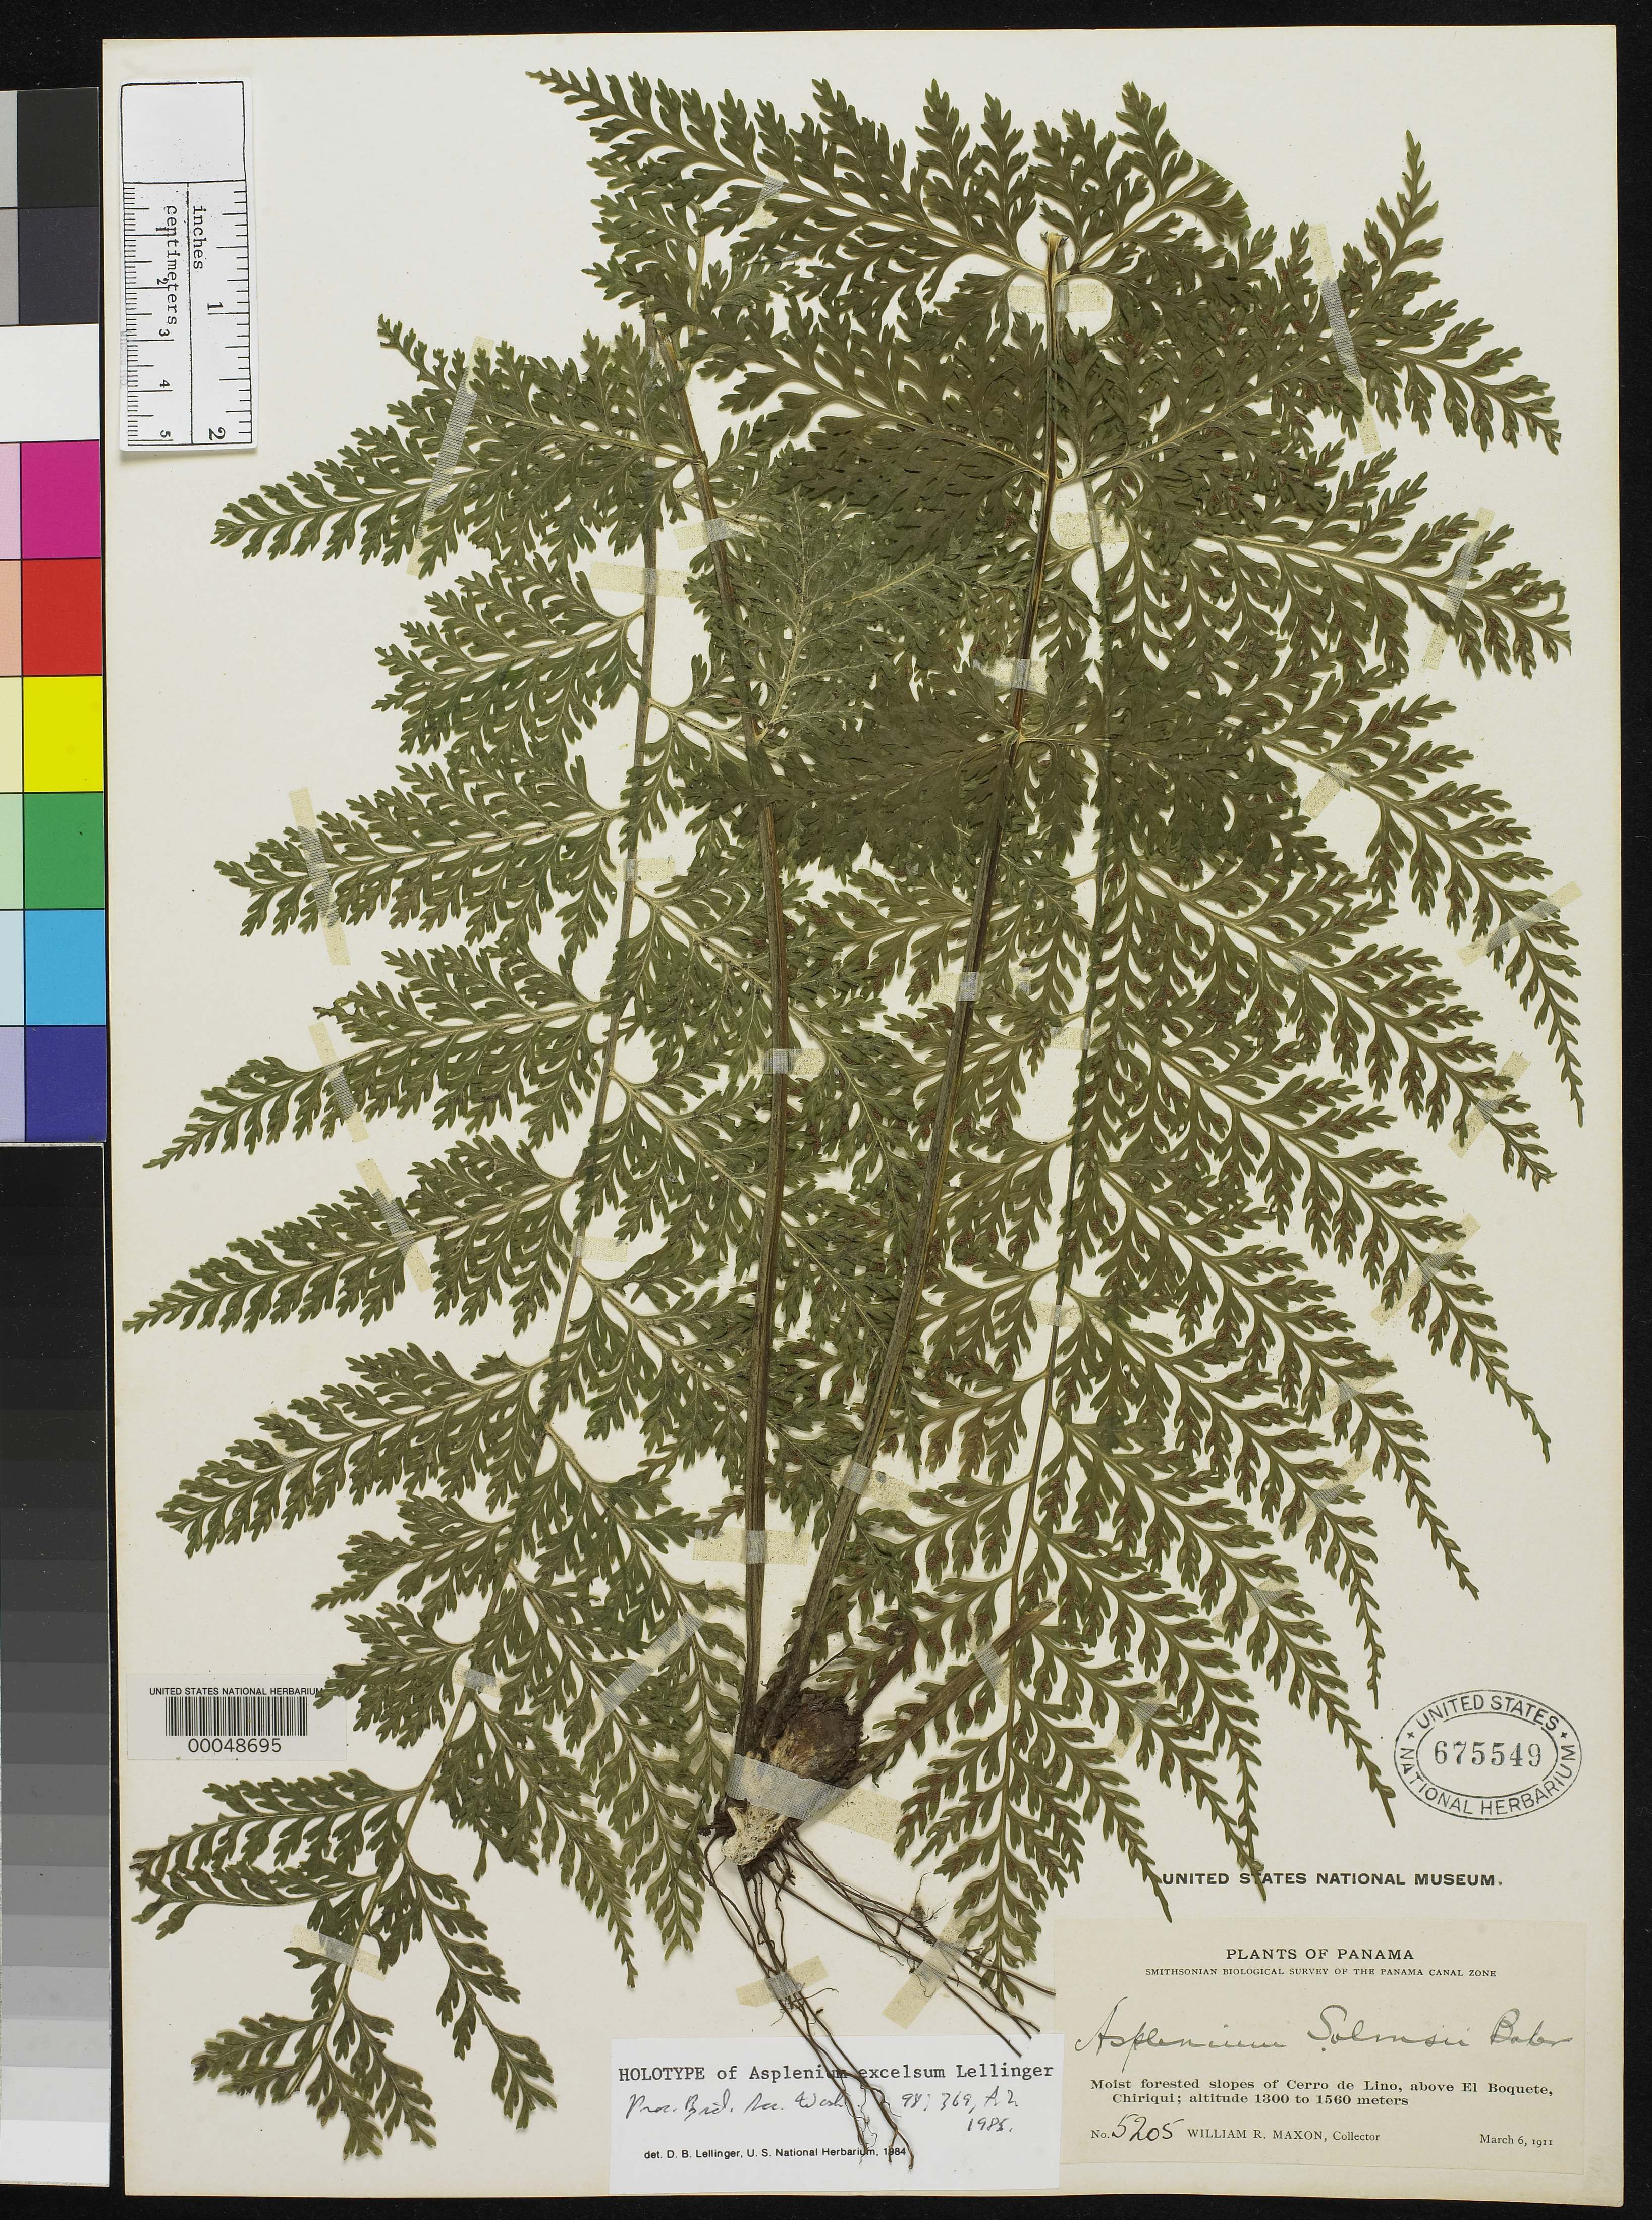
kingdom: Plantae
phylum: Tracheophyta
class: Polypodiopsida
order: Polypodiales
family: Aspleniaceae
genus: Asplenium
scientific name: Asplenium excelsum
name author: Lellinger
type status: Holotype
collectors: W. R. Maxon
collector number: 5205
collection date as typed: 06 Mar 1911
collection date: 1911-03-06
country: Panama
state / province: Chiriquí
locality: Slopes of Cerro de Lino, above El Boquete.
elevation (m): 1300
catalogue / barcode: US 675549